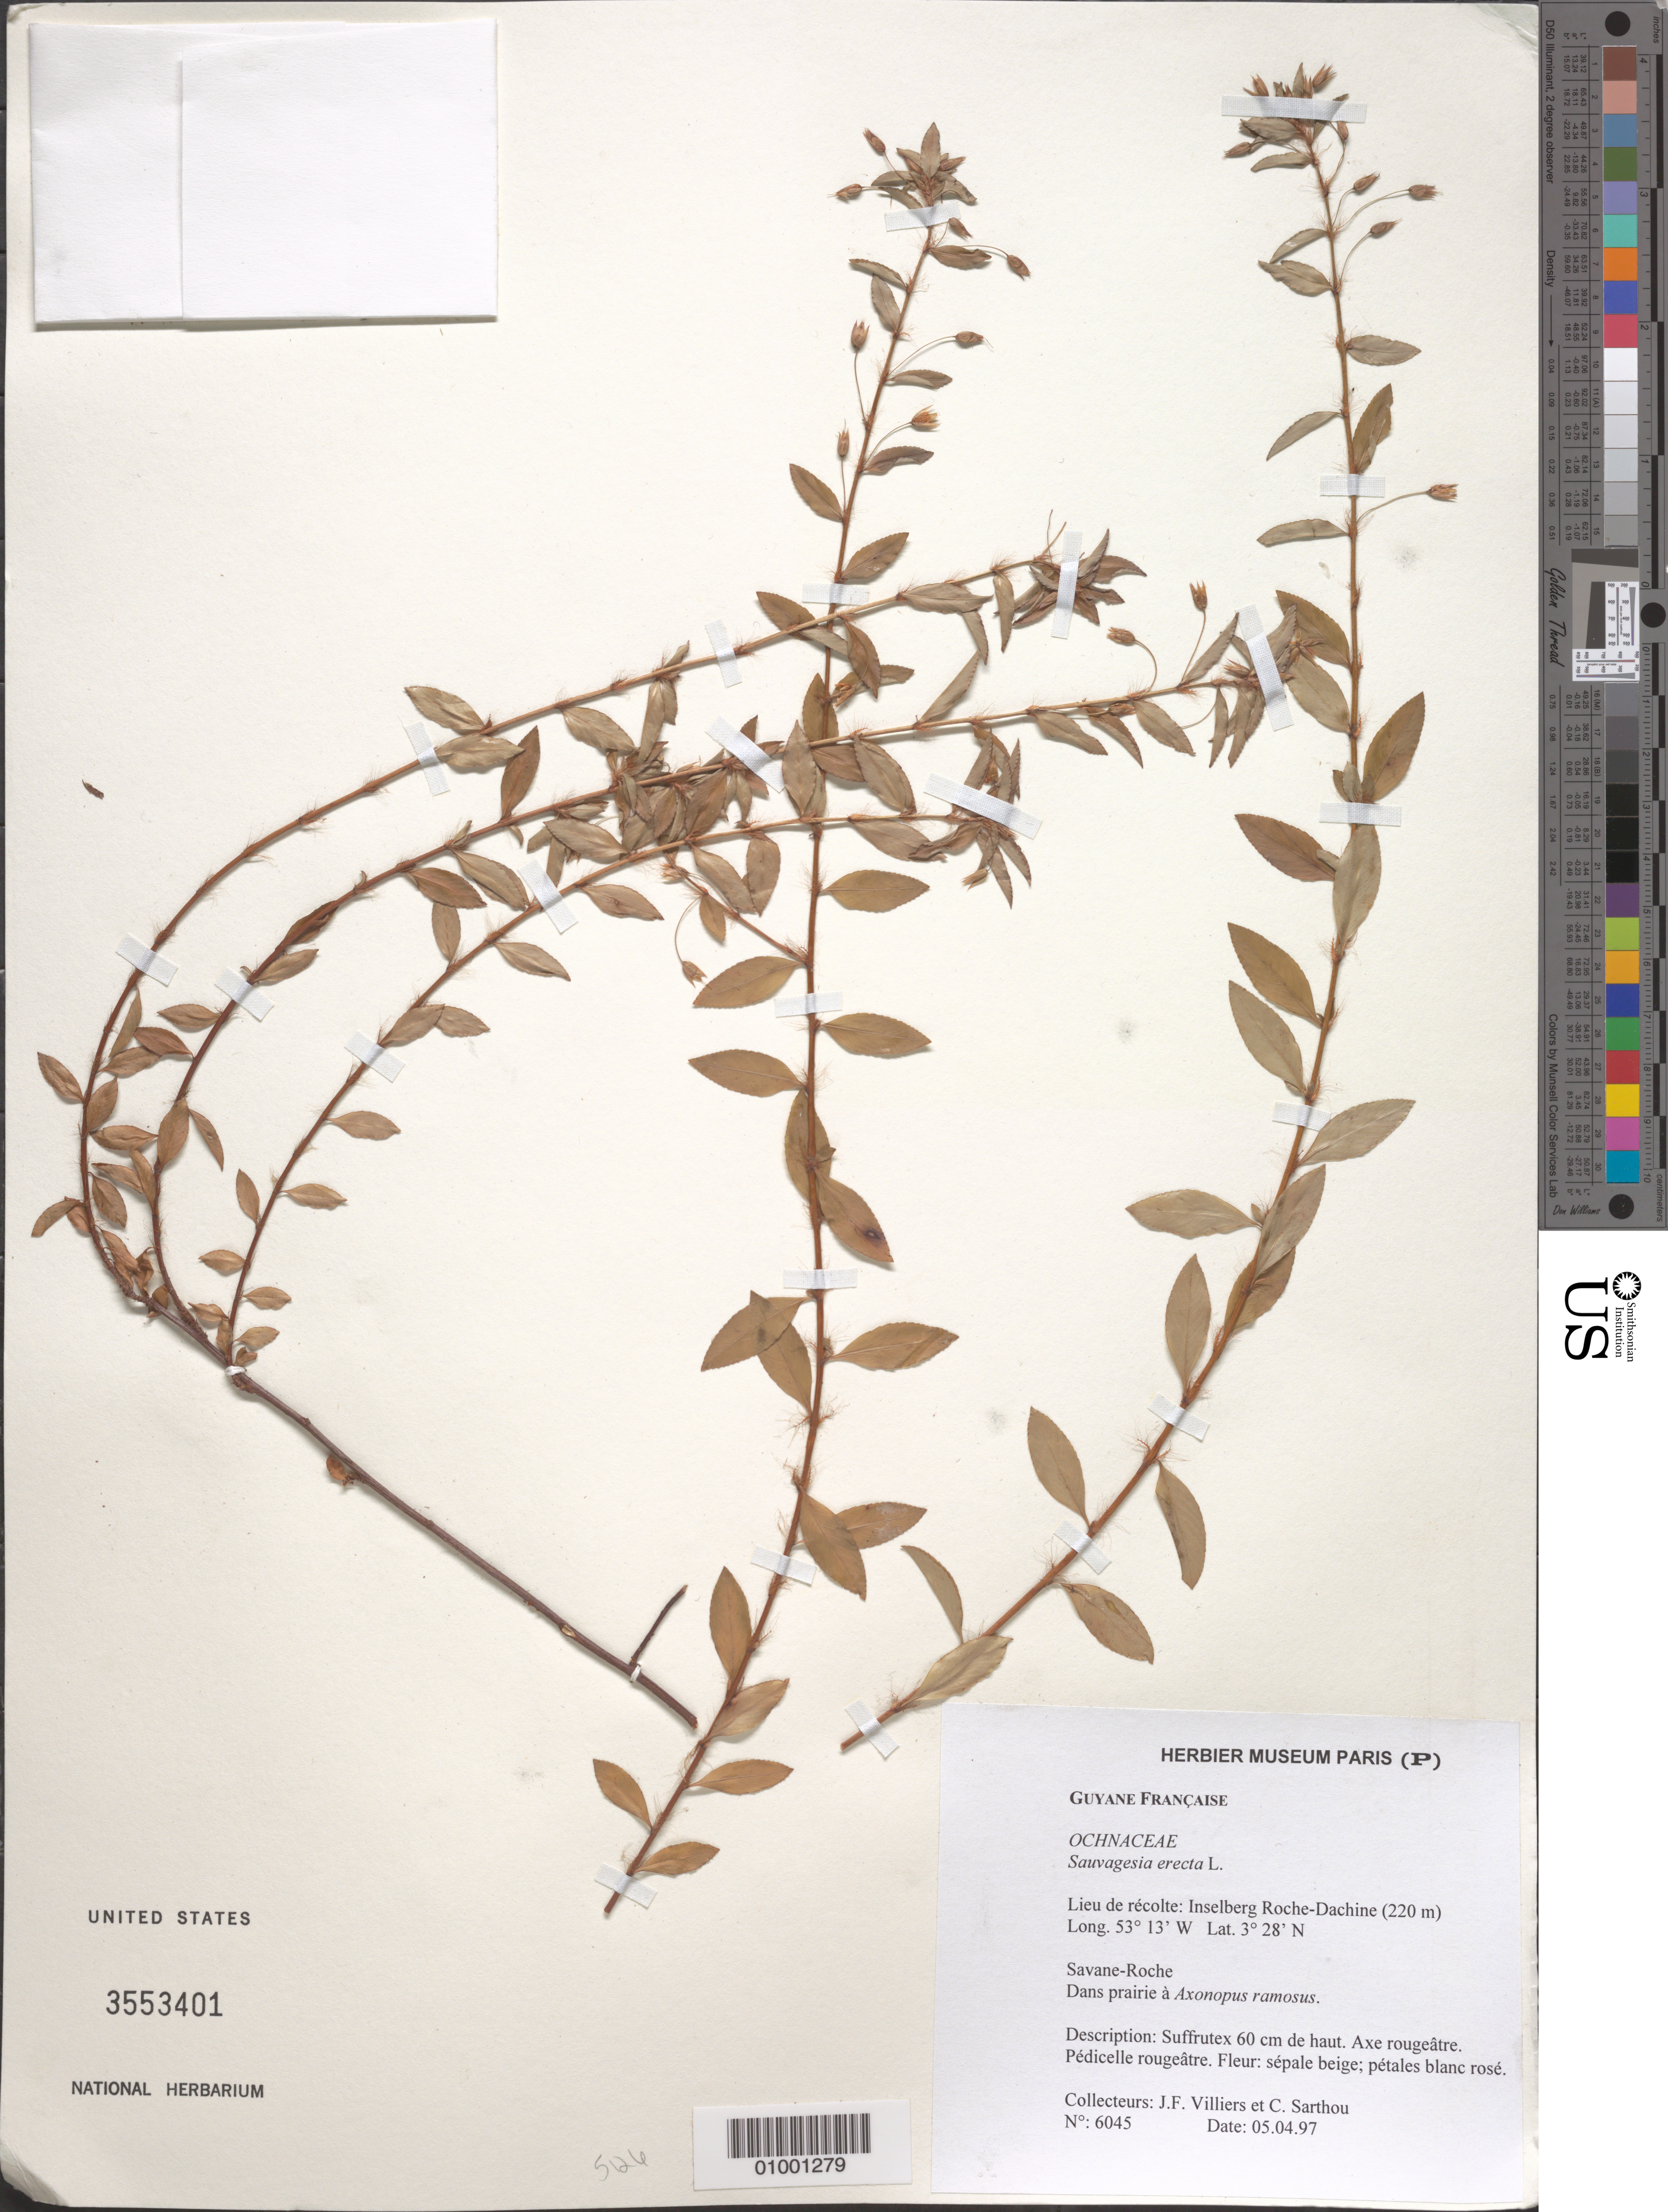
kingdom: Plantae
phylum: Tracheophyta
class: Magnoliopsida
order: Malpighiales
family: Ochnaceae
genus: Sauvagesia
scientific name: Sauvagesia erecta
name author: L.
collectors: J. Villiers & C. Sarthou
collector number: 6045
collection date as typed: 5-Apr-97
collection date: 1997-04-05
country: French Guiana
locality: Inselberg Roche-Dachine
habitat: Savane-roche. Dans prairie a Axonopus ramosus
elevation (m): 220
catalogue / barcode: US 3553401